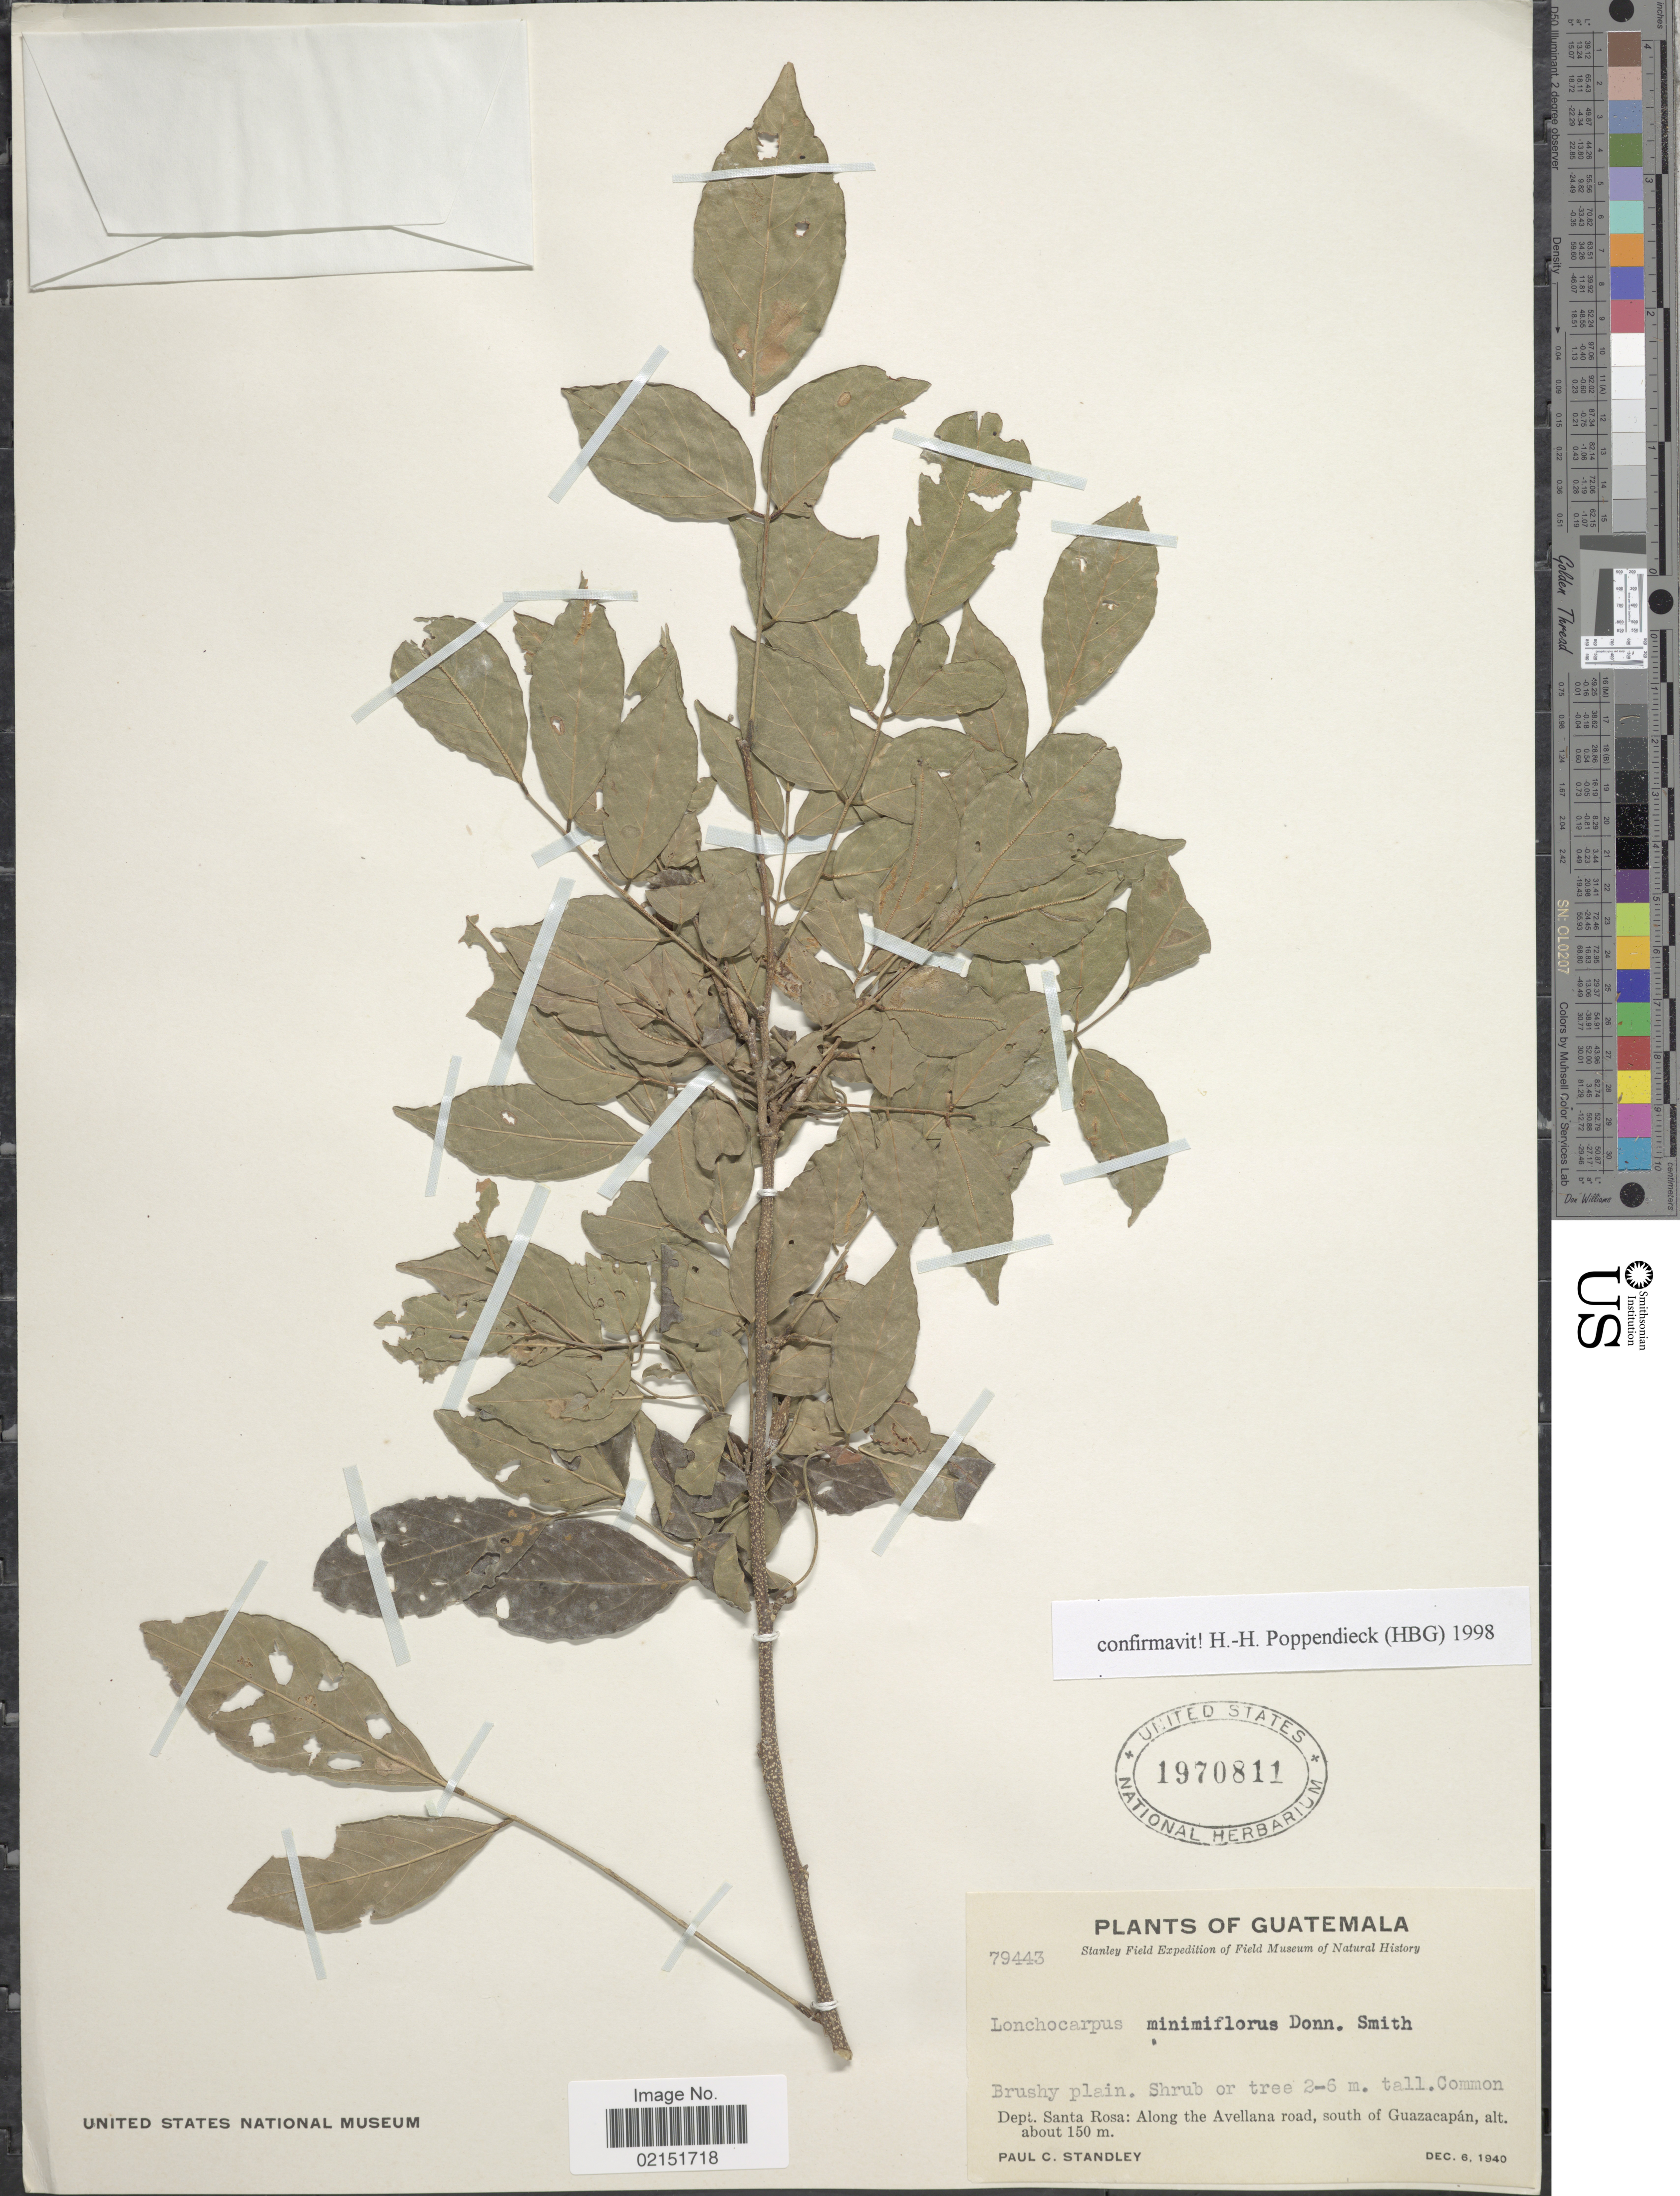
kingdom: Plantae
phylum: Tracheophyta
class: Magnoliopsida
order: Fabales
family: Fabaceae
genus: Lonchocarpus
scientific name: Lonchocarpus minimiflorus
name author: Donn. Sm.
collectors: P. C. Standley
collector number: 79443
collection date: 1940-12-06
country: Guatemala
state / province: Santa Rosa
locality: Along the Avellana road, south of Guazacapan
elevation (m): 150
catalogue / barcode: US 1970811